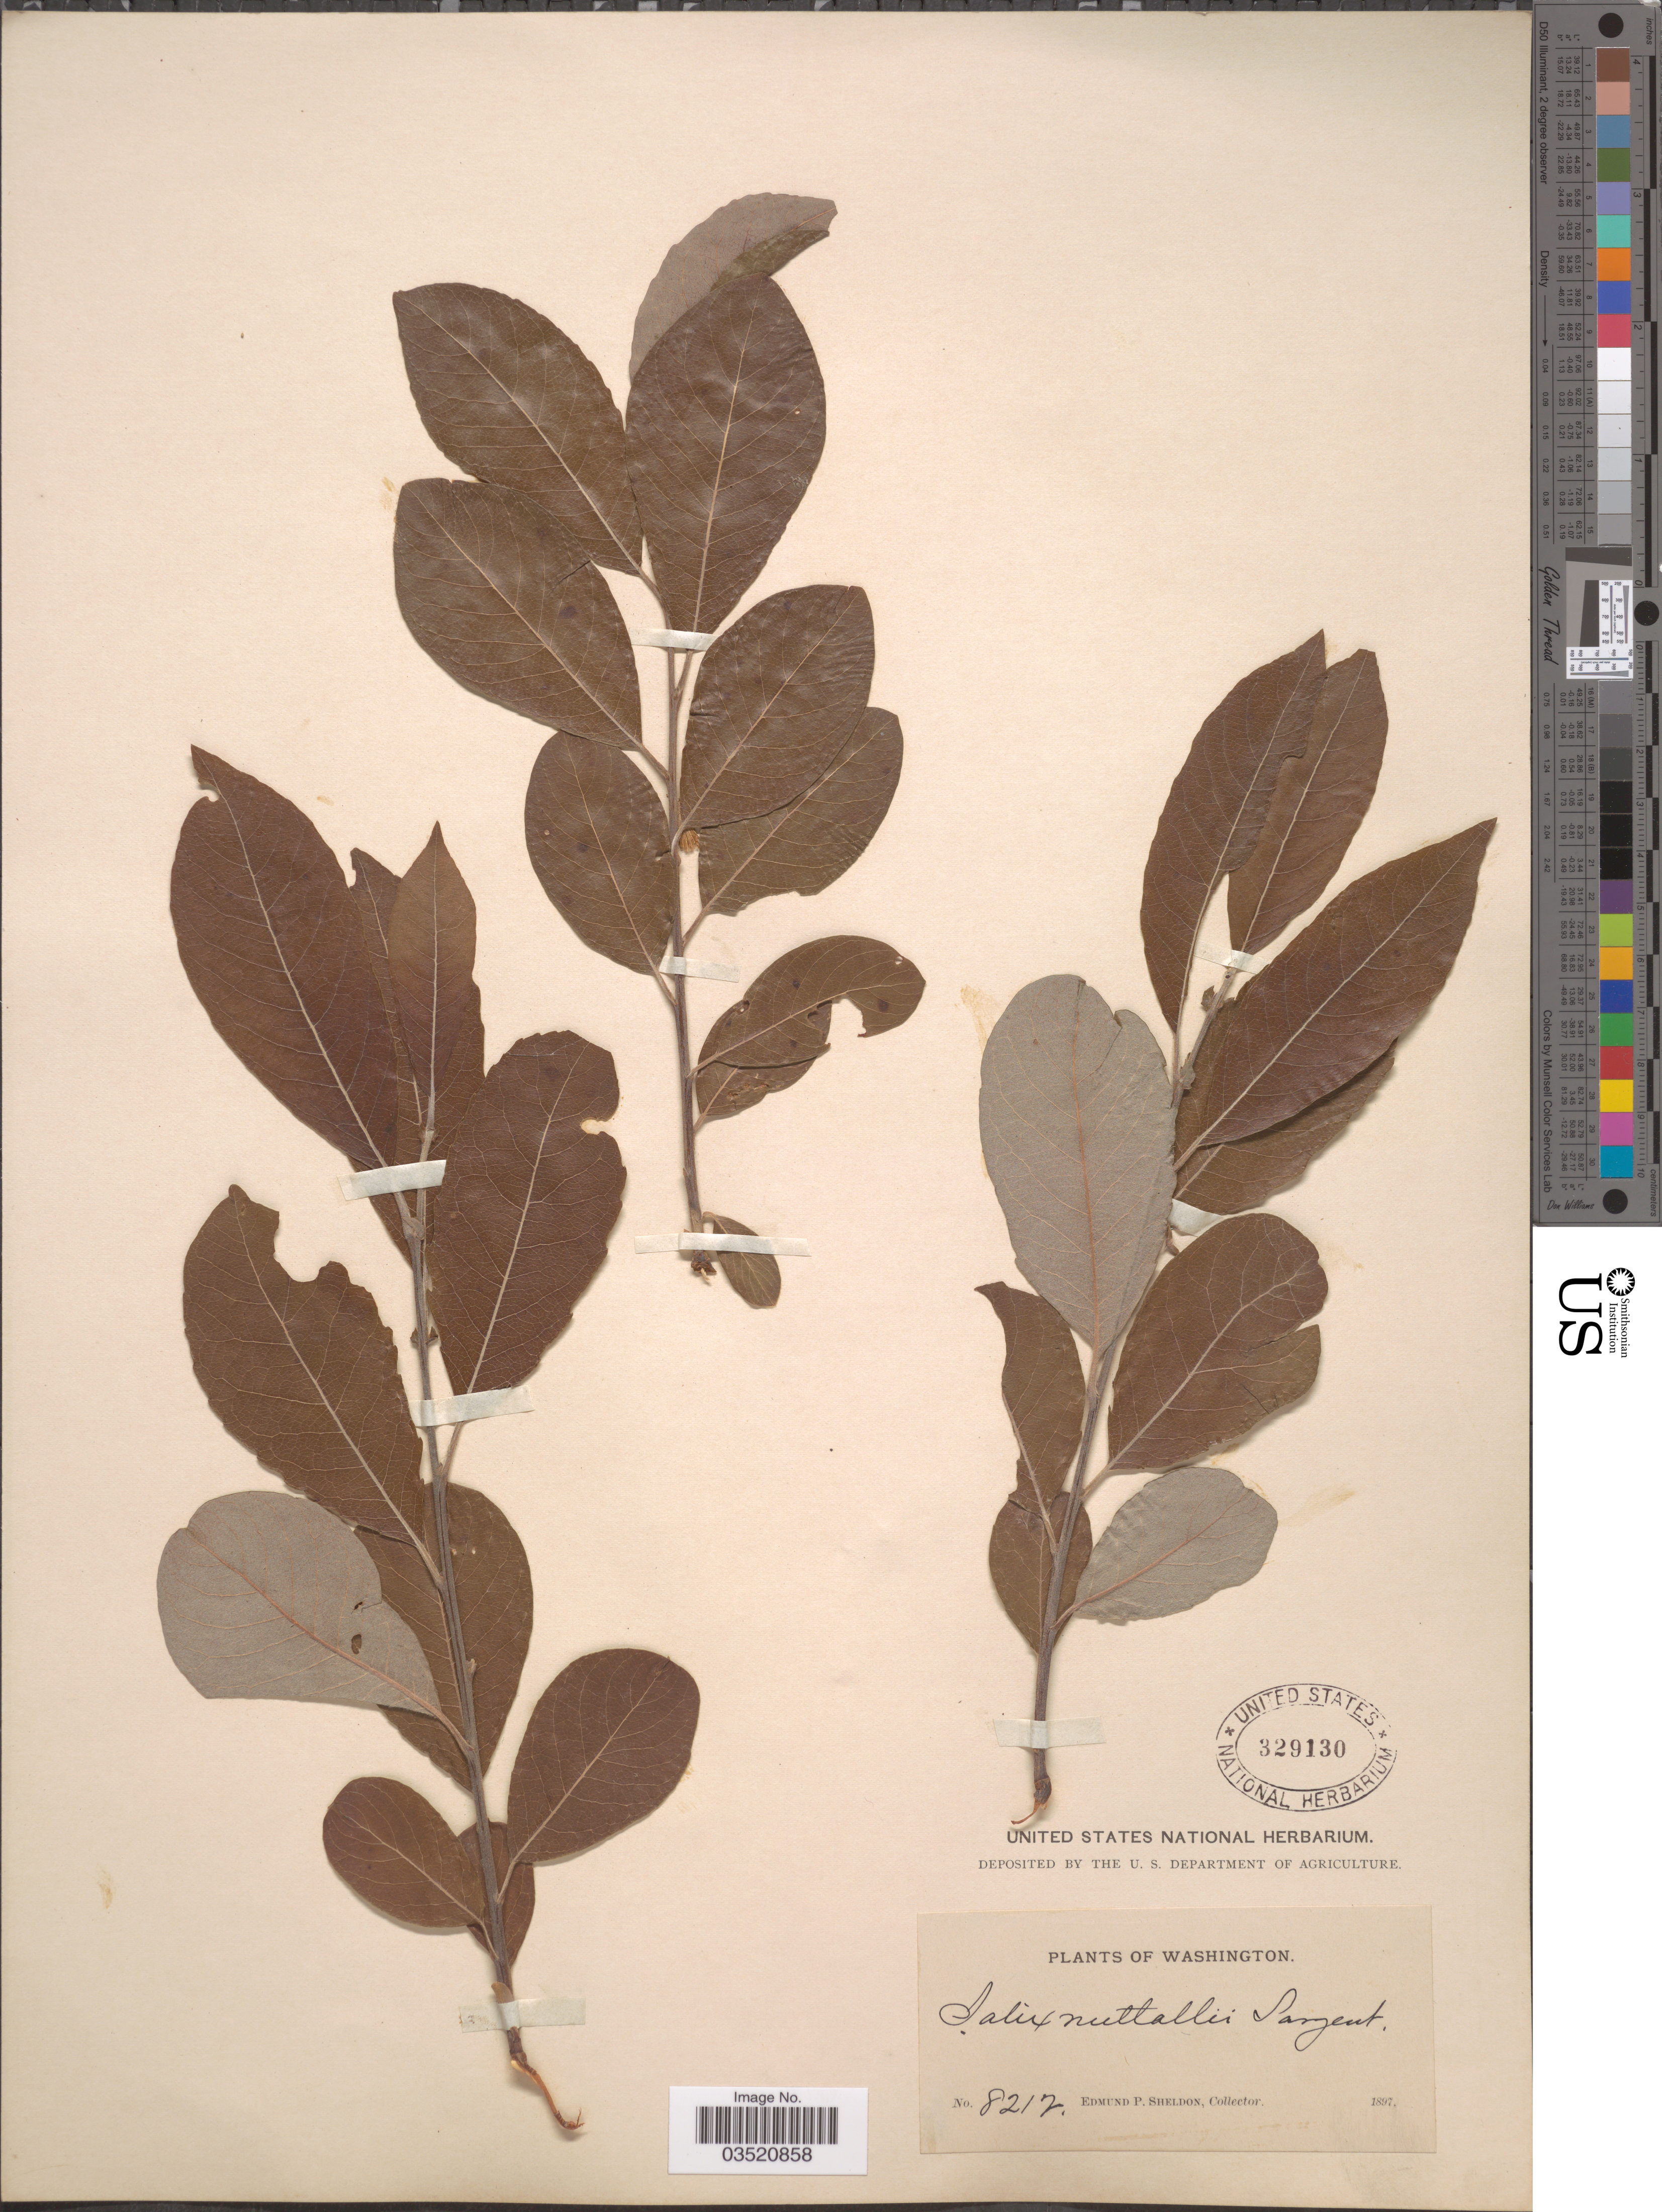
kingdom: Plantae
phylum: Tracheophyta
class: Magnoliopsida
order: Malpighiales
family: Salicaceae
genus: Salix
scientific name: Salix scouleriana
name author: Barratt ex Hook.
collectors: E. P. Sheldon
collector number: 8212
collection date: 1897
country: United States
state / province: Washington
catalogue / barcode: US 329130